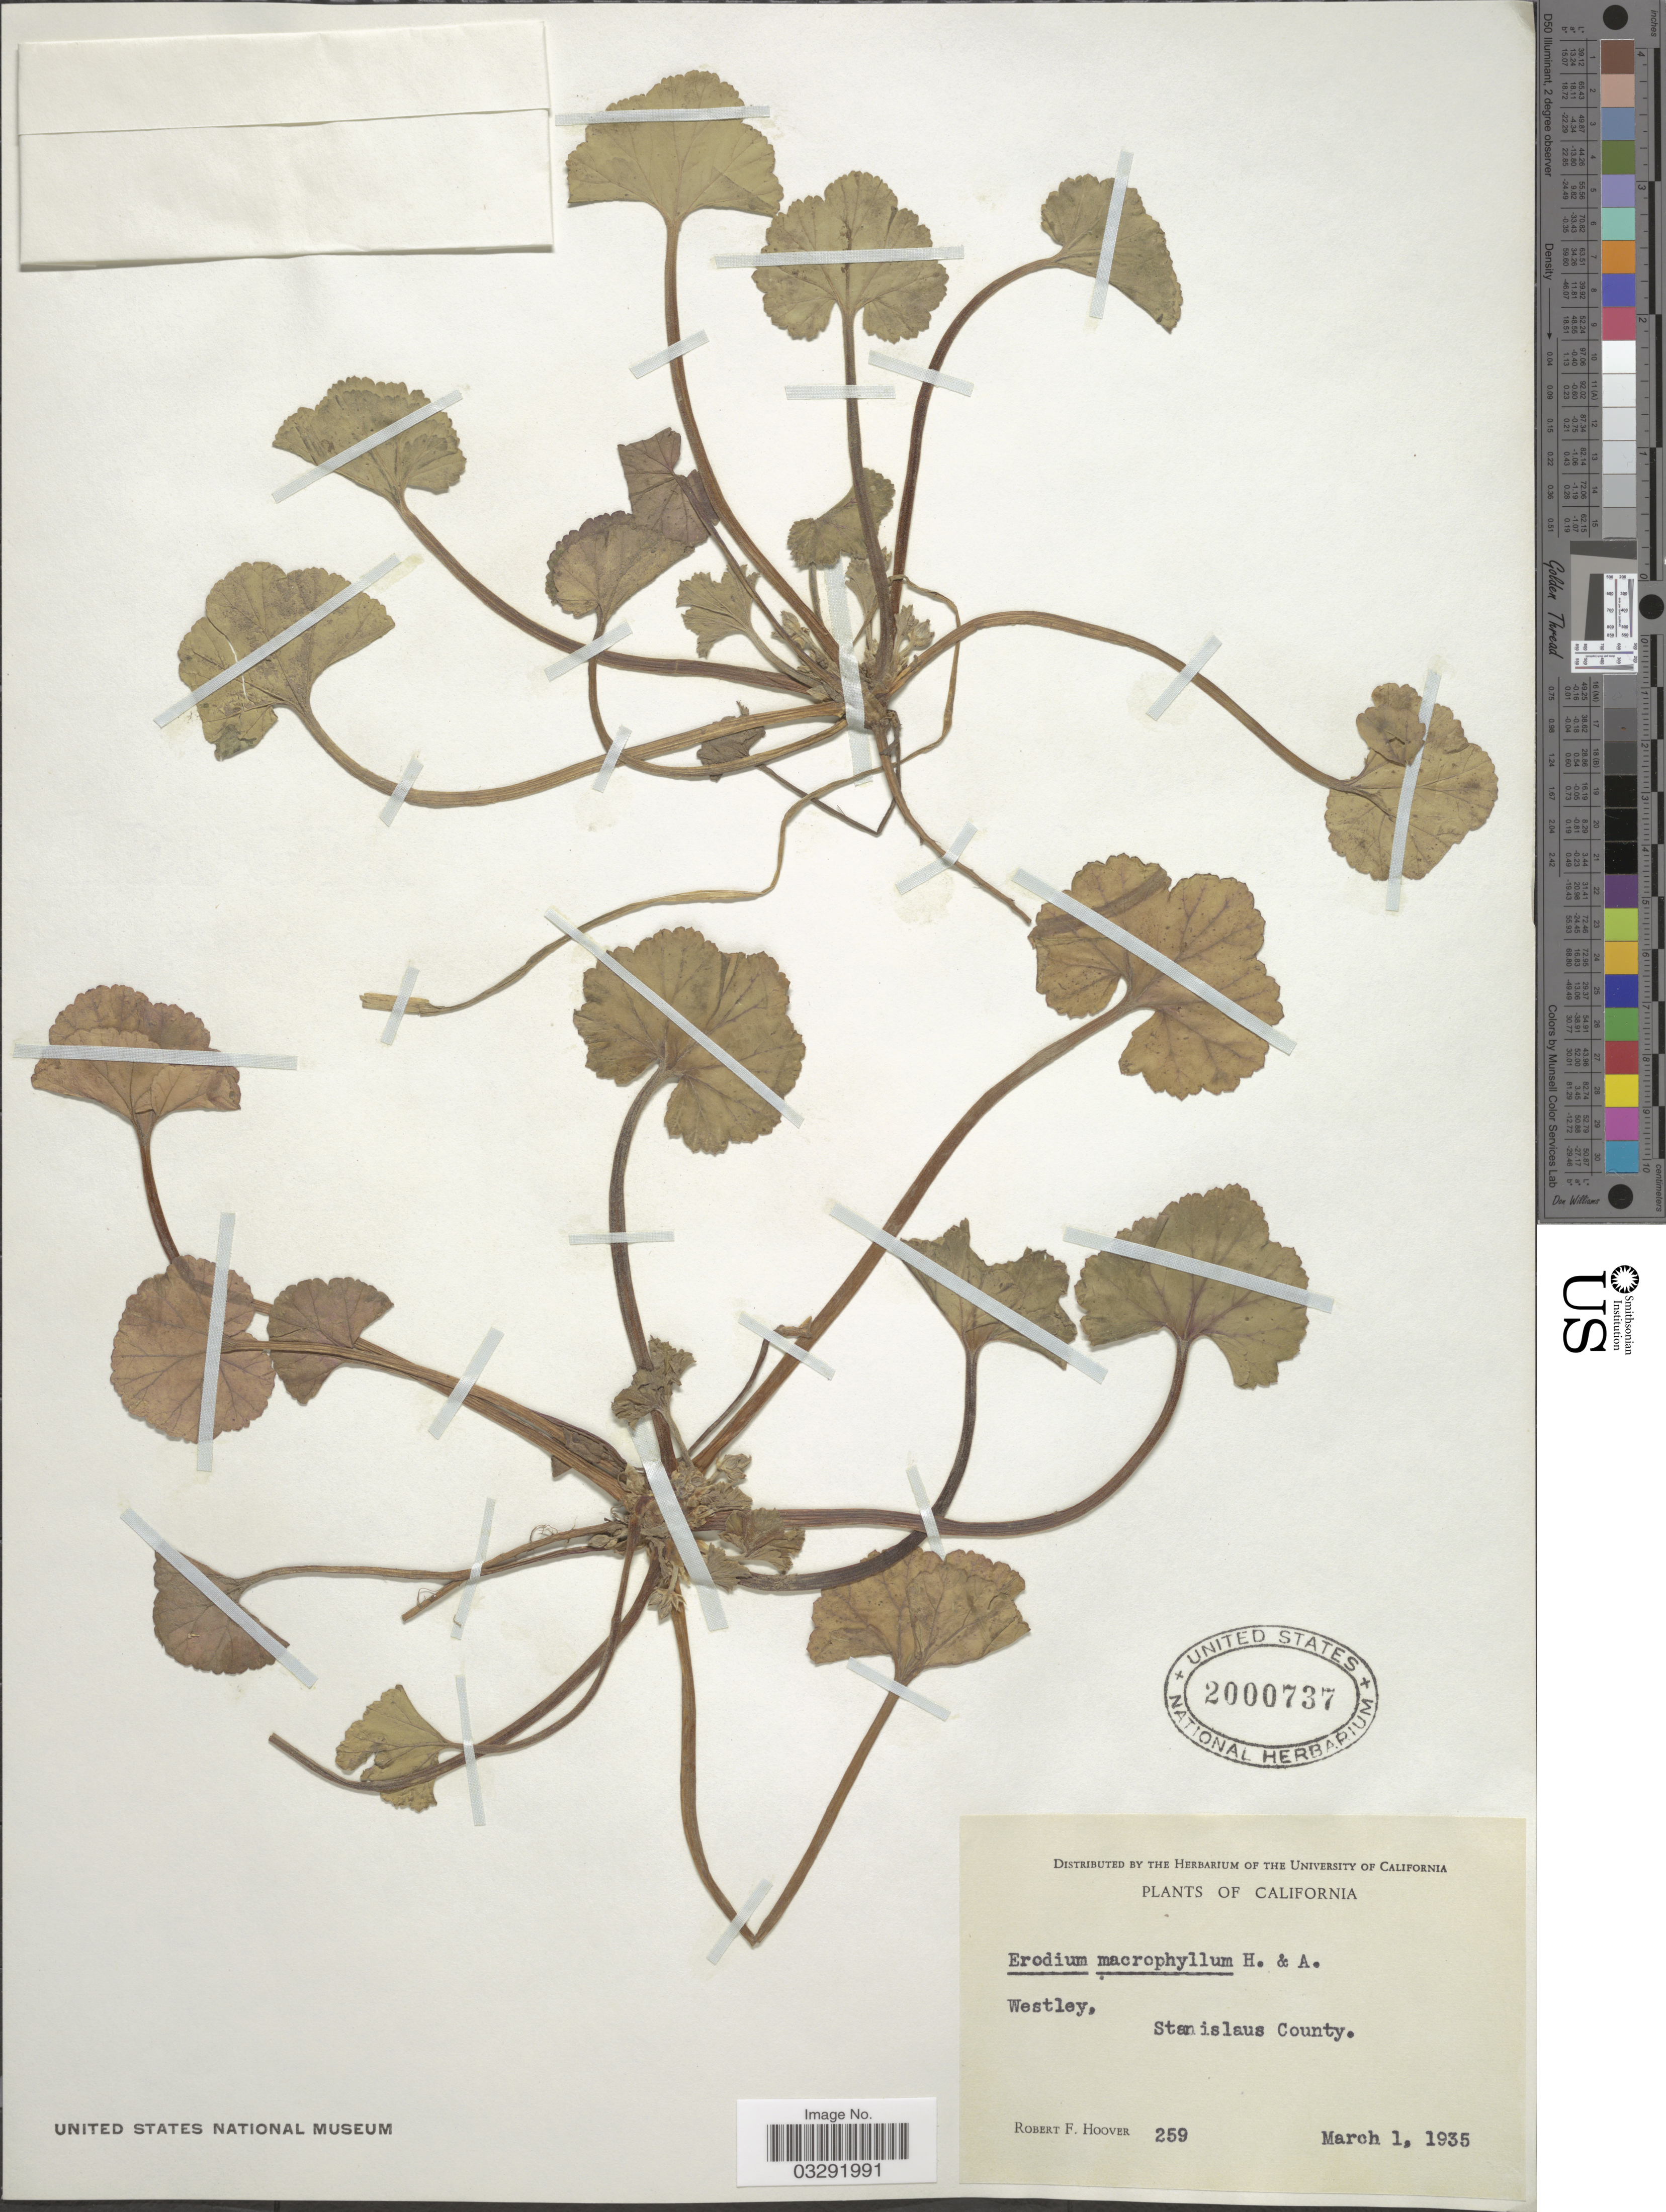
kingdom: Plantae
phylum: Tracheophyta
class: Magnoliopsida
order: Geraniales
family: Geraniaceae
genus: California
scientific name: California macrophylla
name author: (Hook. & Arn.) Aldasoro et al.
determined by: Strong, Mark T., (BOT), Smithsonian Institution - National Museum of Natural History (UNITED STATES)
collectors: R. F. Hoover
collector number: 259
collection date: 1935-03-01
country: United States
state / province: California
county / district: Stanislaus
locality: Westley, Stanislaus County.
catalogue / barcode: US 2000737